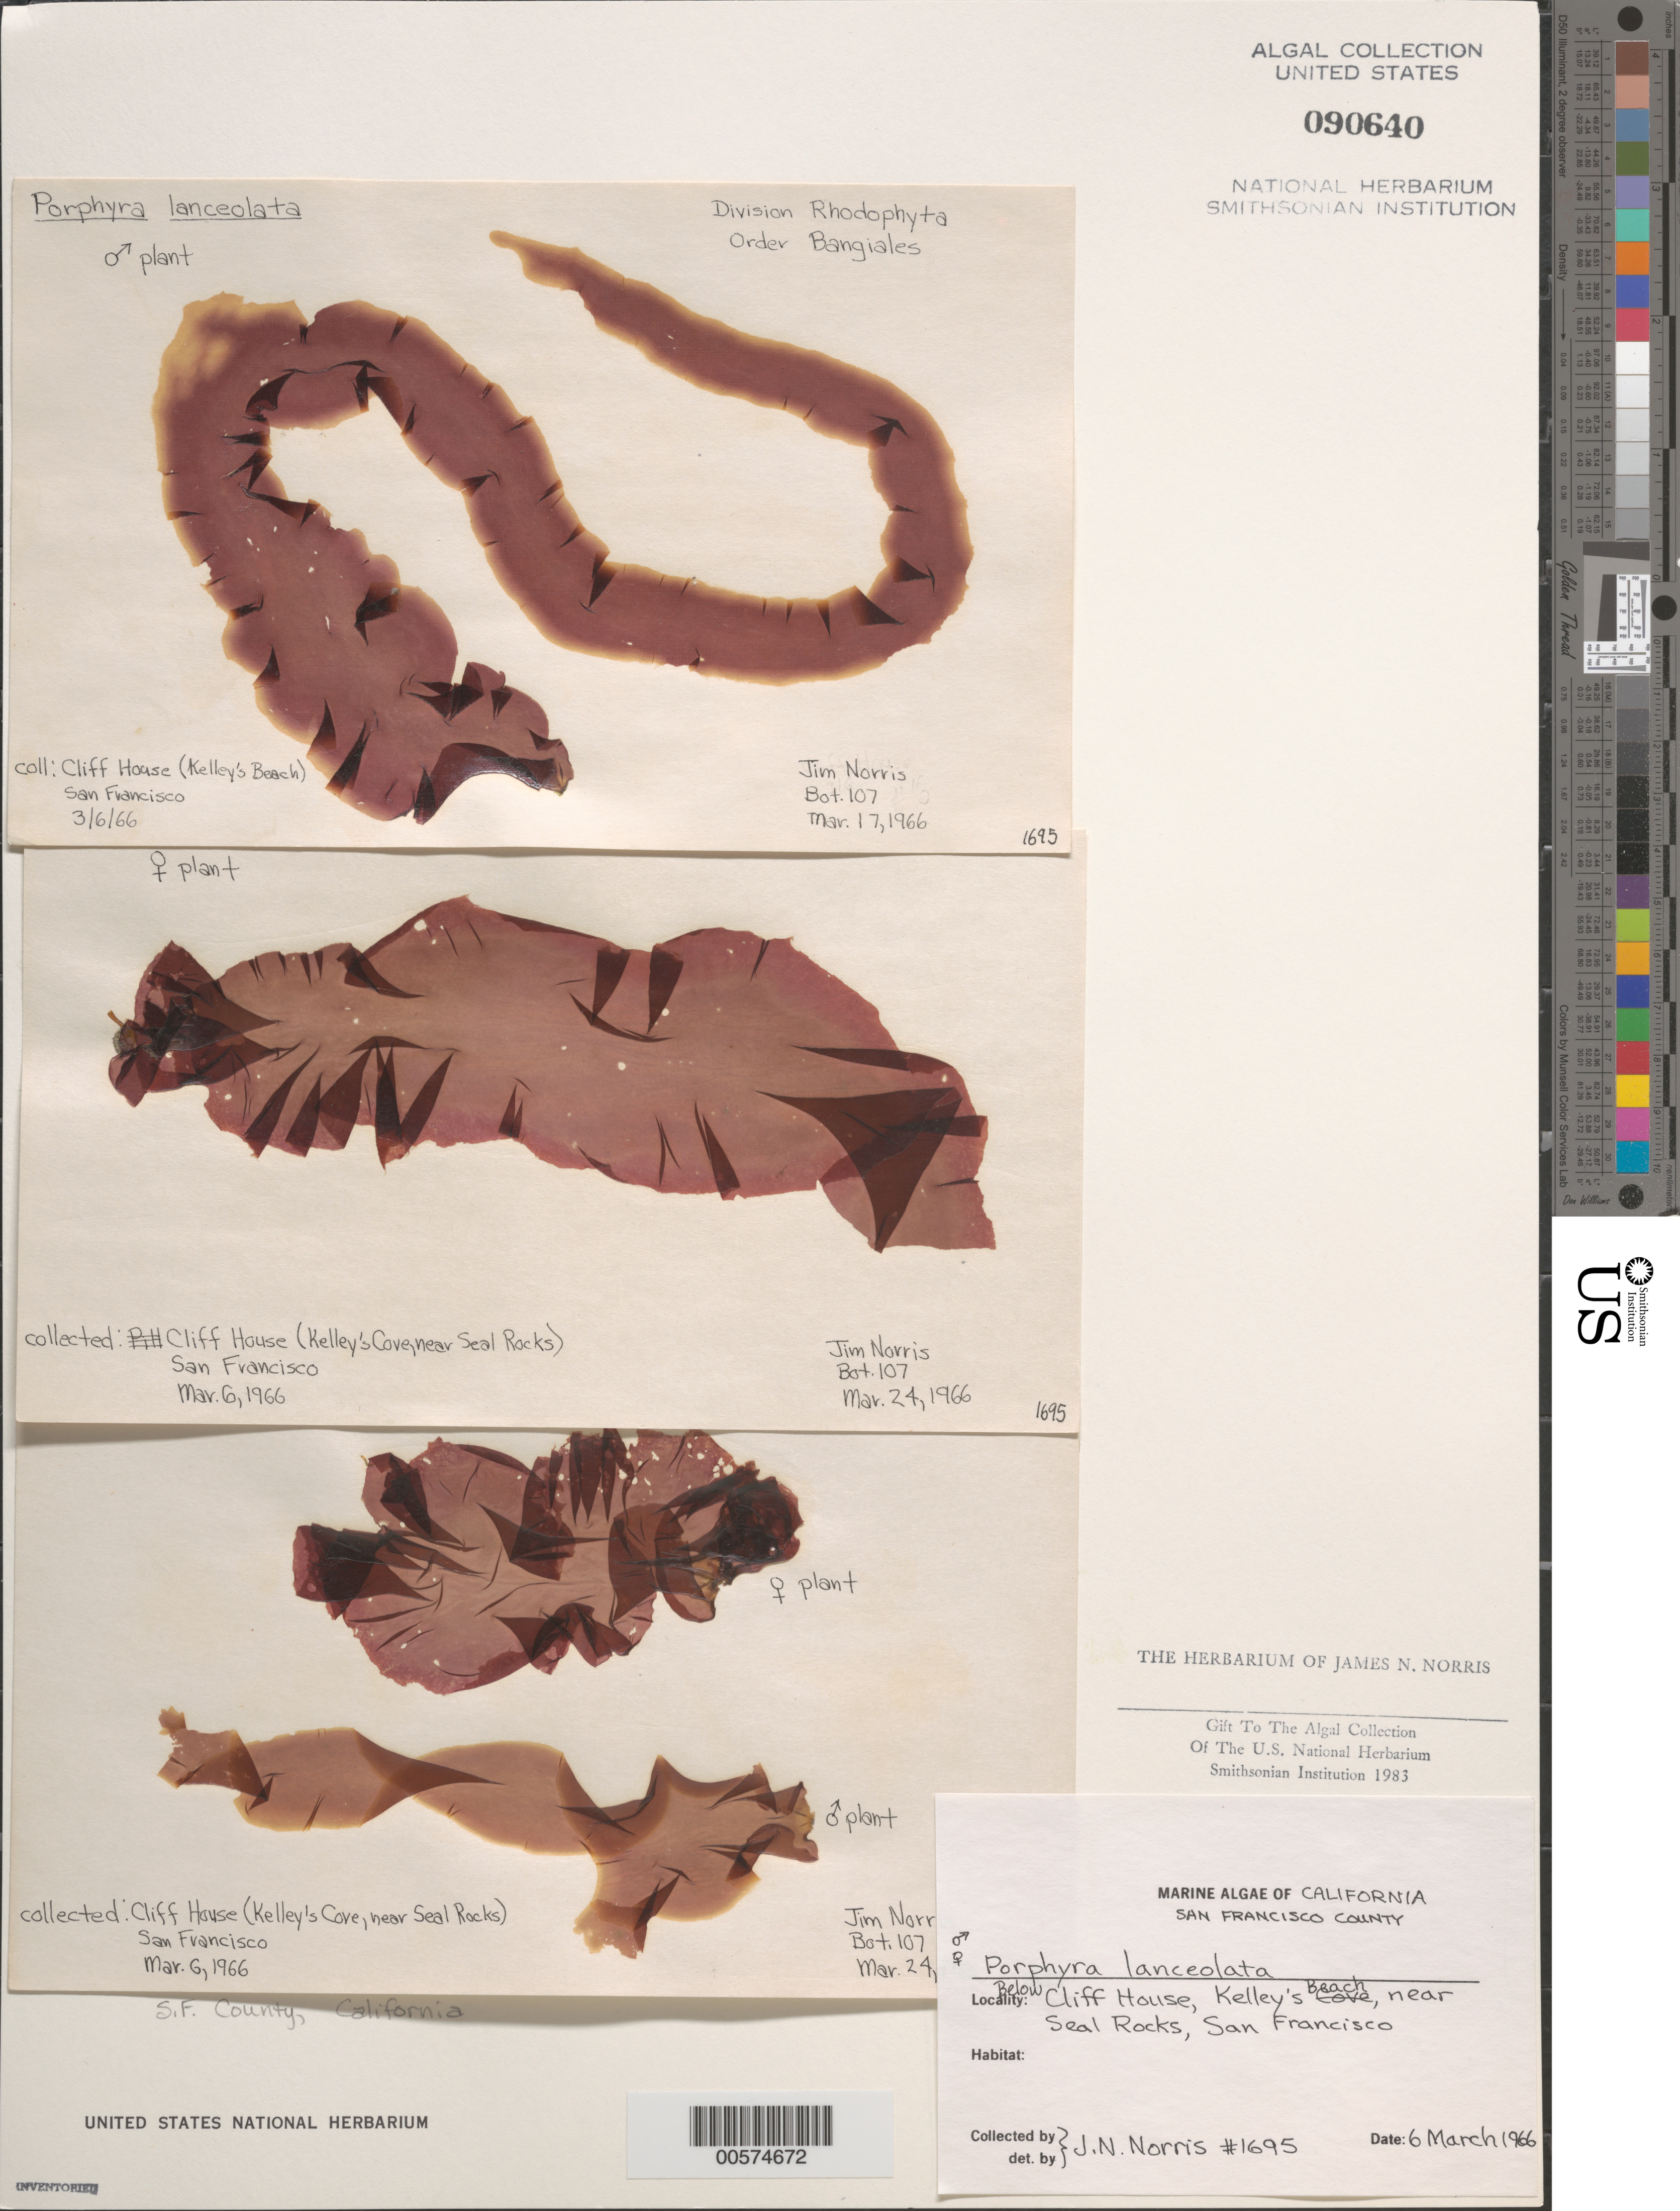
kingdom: Plantae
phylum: Rhodophyta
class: Bangiophyceae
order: Bangiales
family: Bangiaceae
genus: Pyropia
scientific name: Pyropia lanceolata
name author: (Setchell & Hus) S.C. Lindstrom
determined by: Algae name updating Project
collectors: J. N. Norris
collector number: JN-1695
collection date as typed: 06 Mar 1966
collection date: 1966-03-06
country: United States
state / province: California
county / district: San Francisco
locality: San Francisco, Kelley's Beach near Seal Rocks, below Cliff House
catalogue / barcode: US 90640